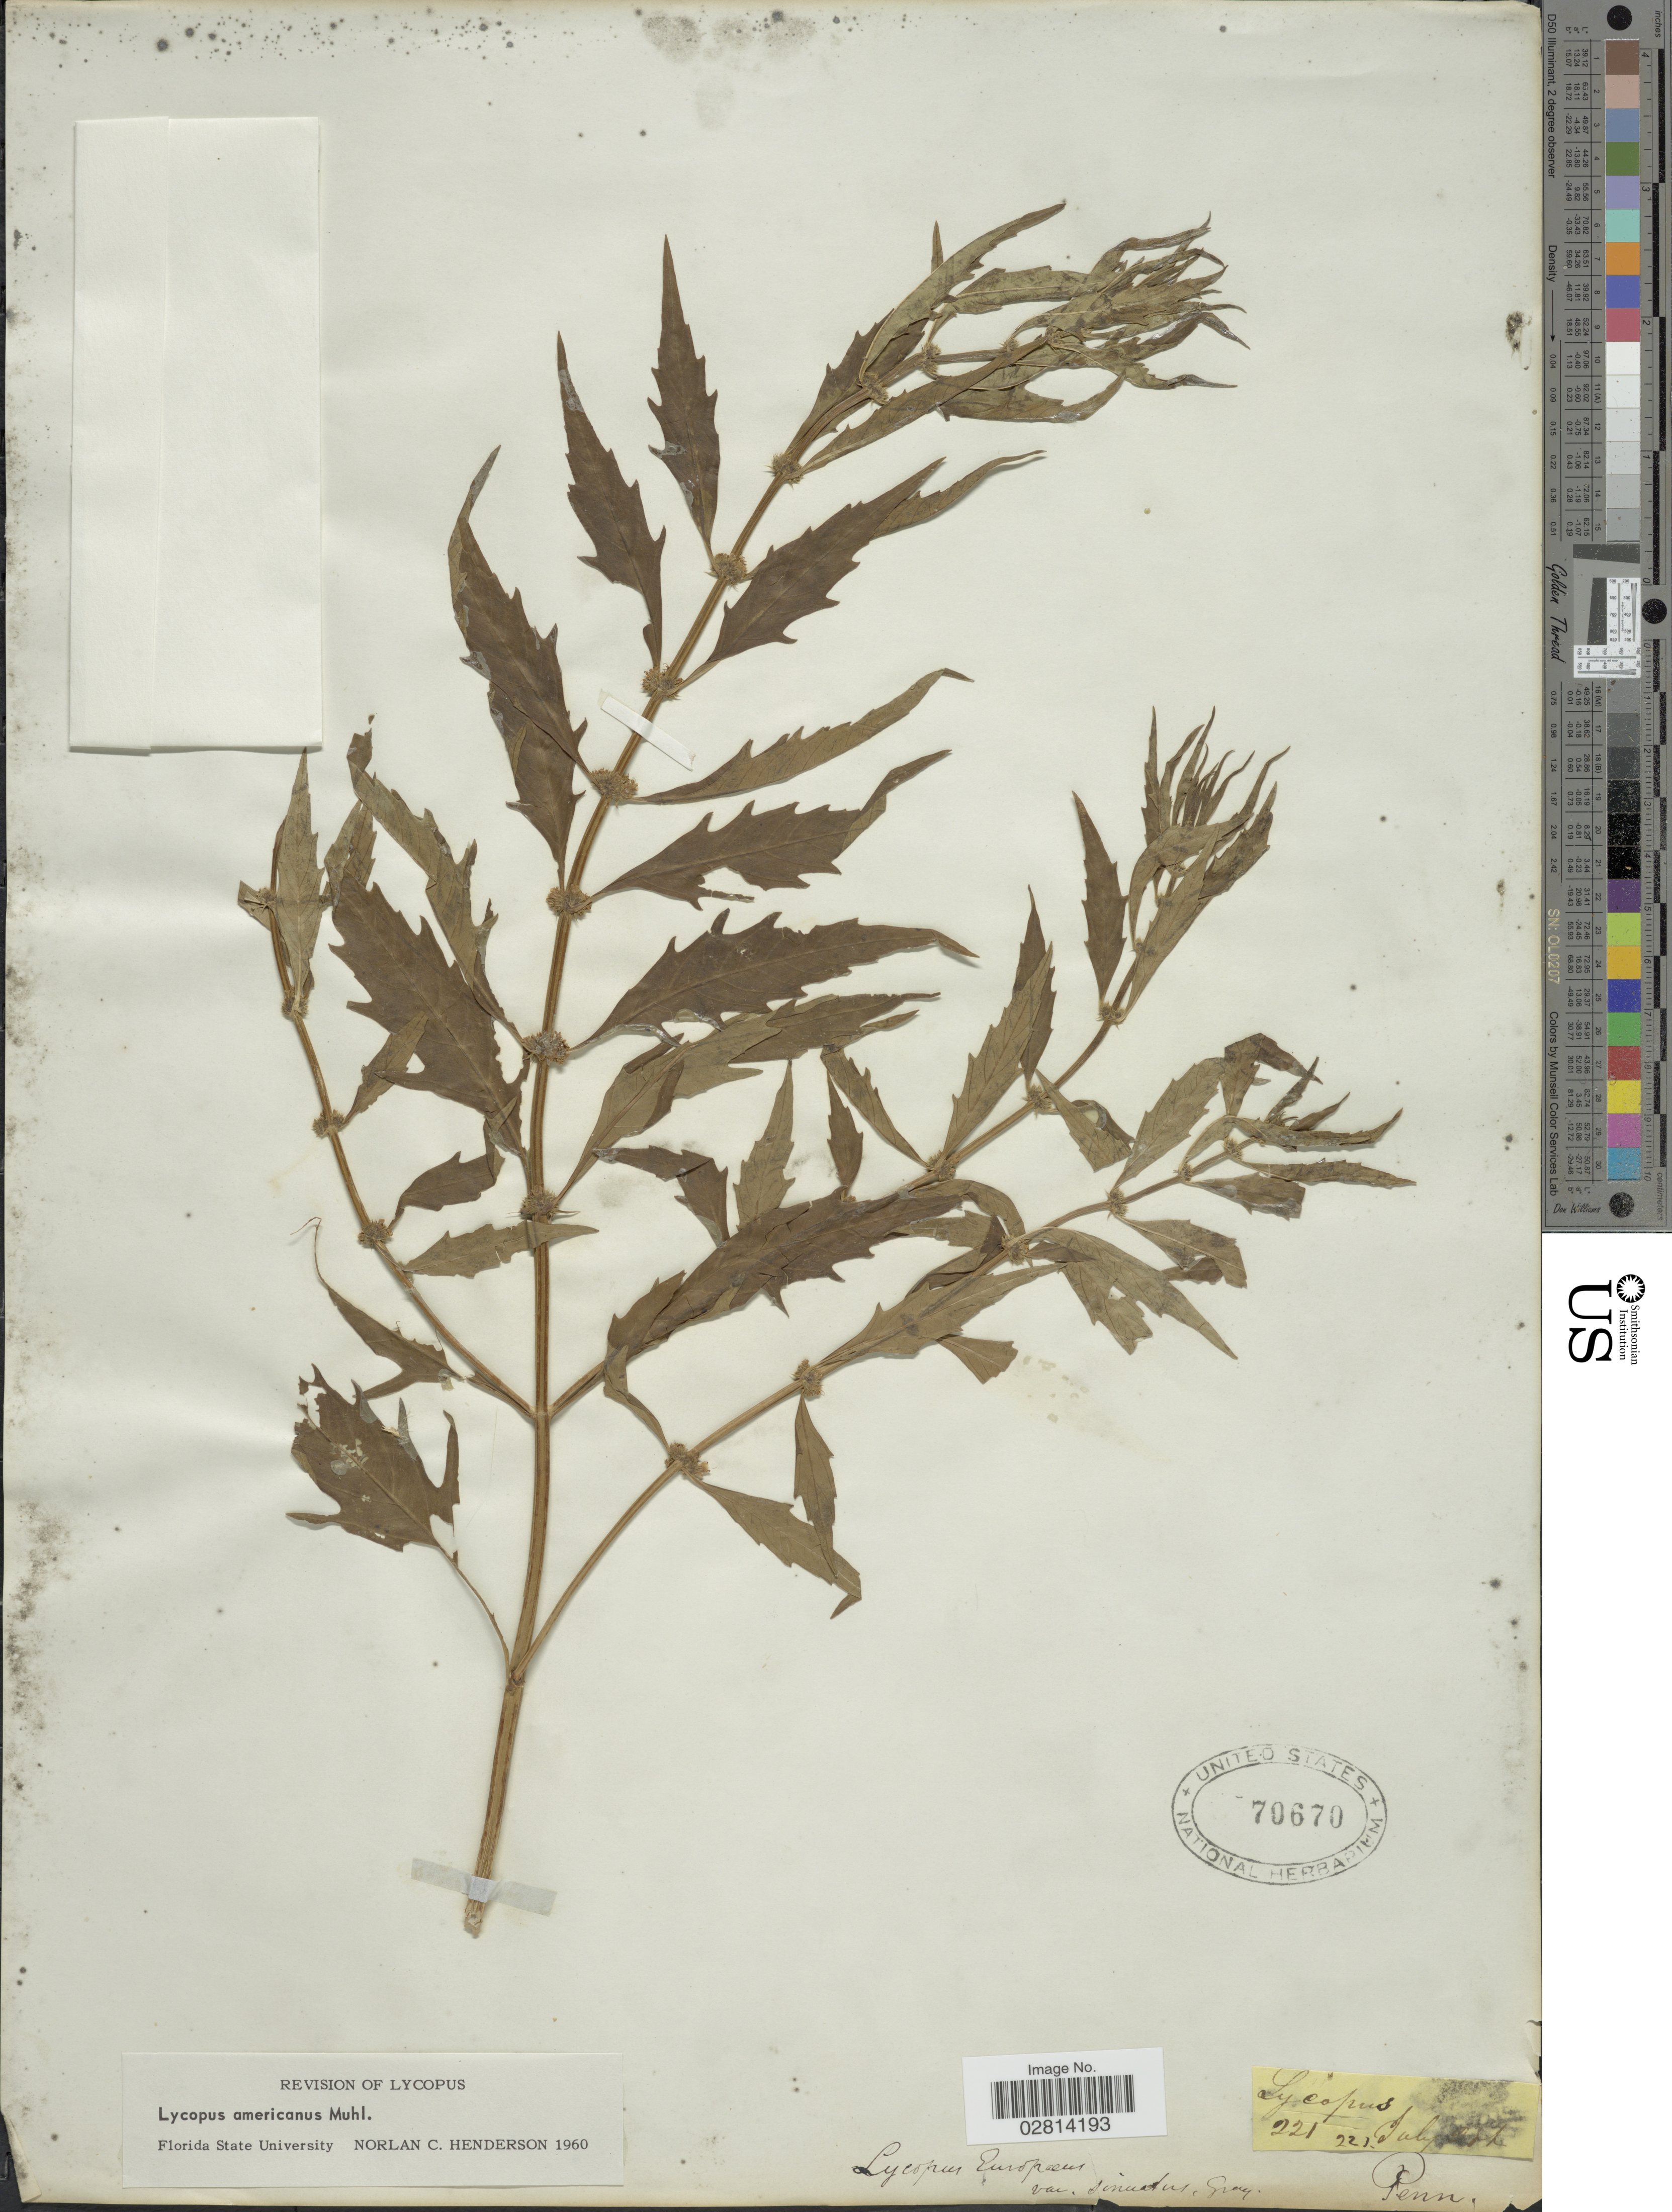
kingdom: Plantae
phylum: Tracheophyta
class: Magnoliopsida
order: Lamiales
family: Lamiaceae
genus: Lycopus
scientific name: Lycopus americanus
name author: Muhl. ex W.P.C. Barton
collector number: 221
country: United States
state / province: Pennsylvania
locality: Salipaddle. [interpreted]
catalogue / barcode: US 70670